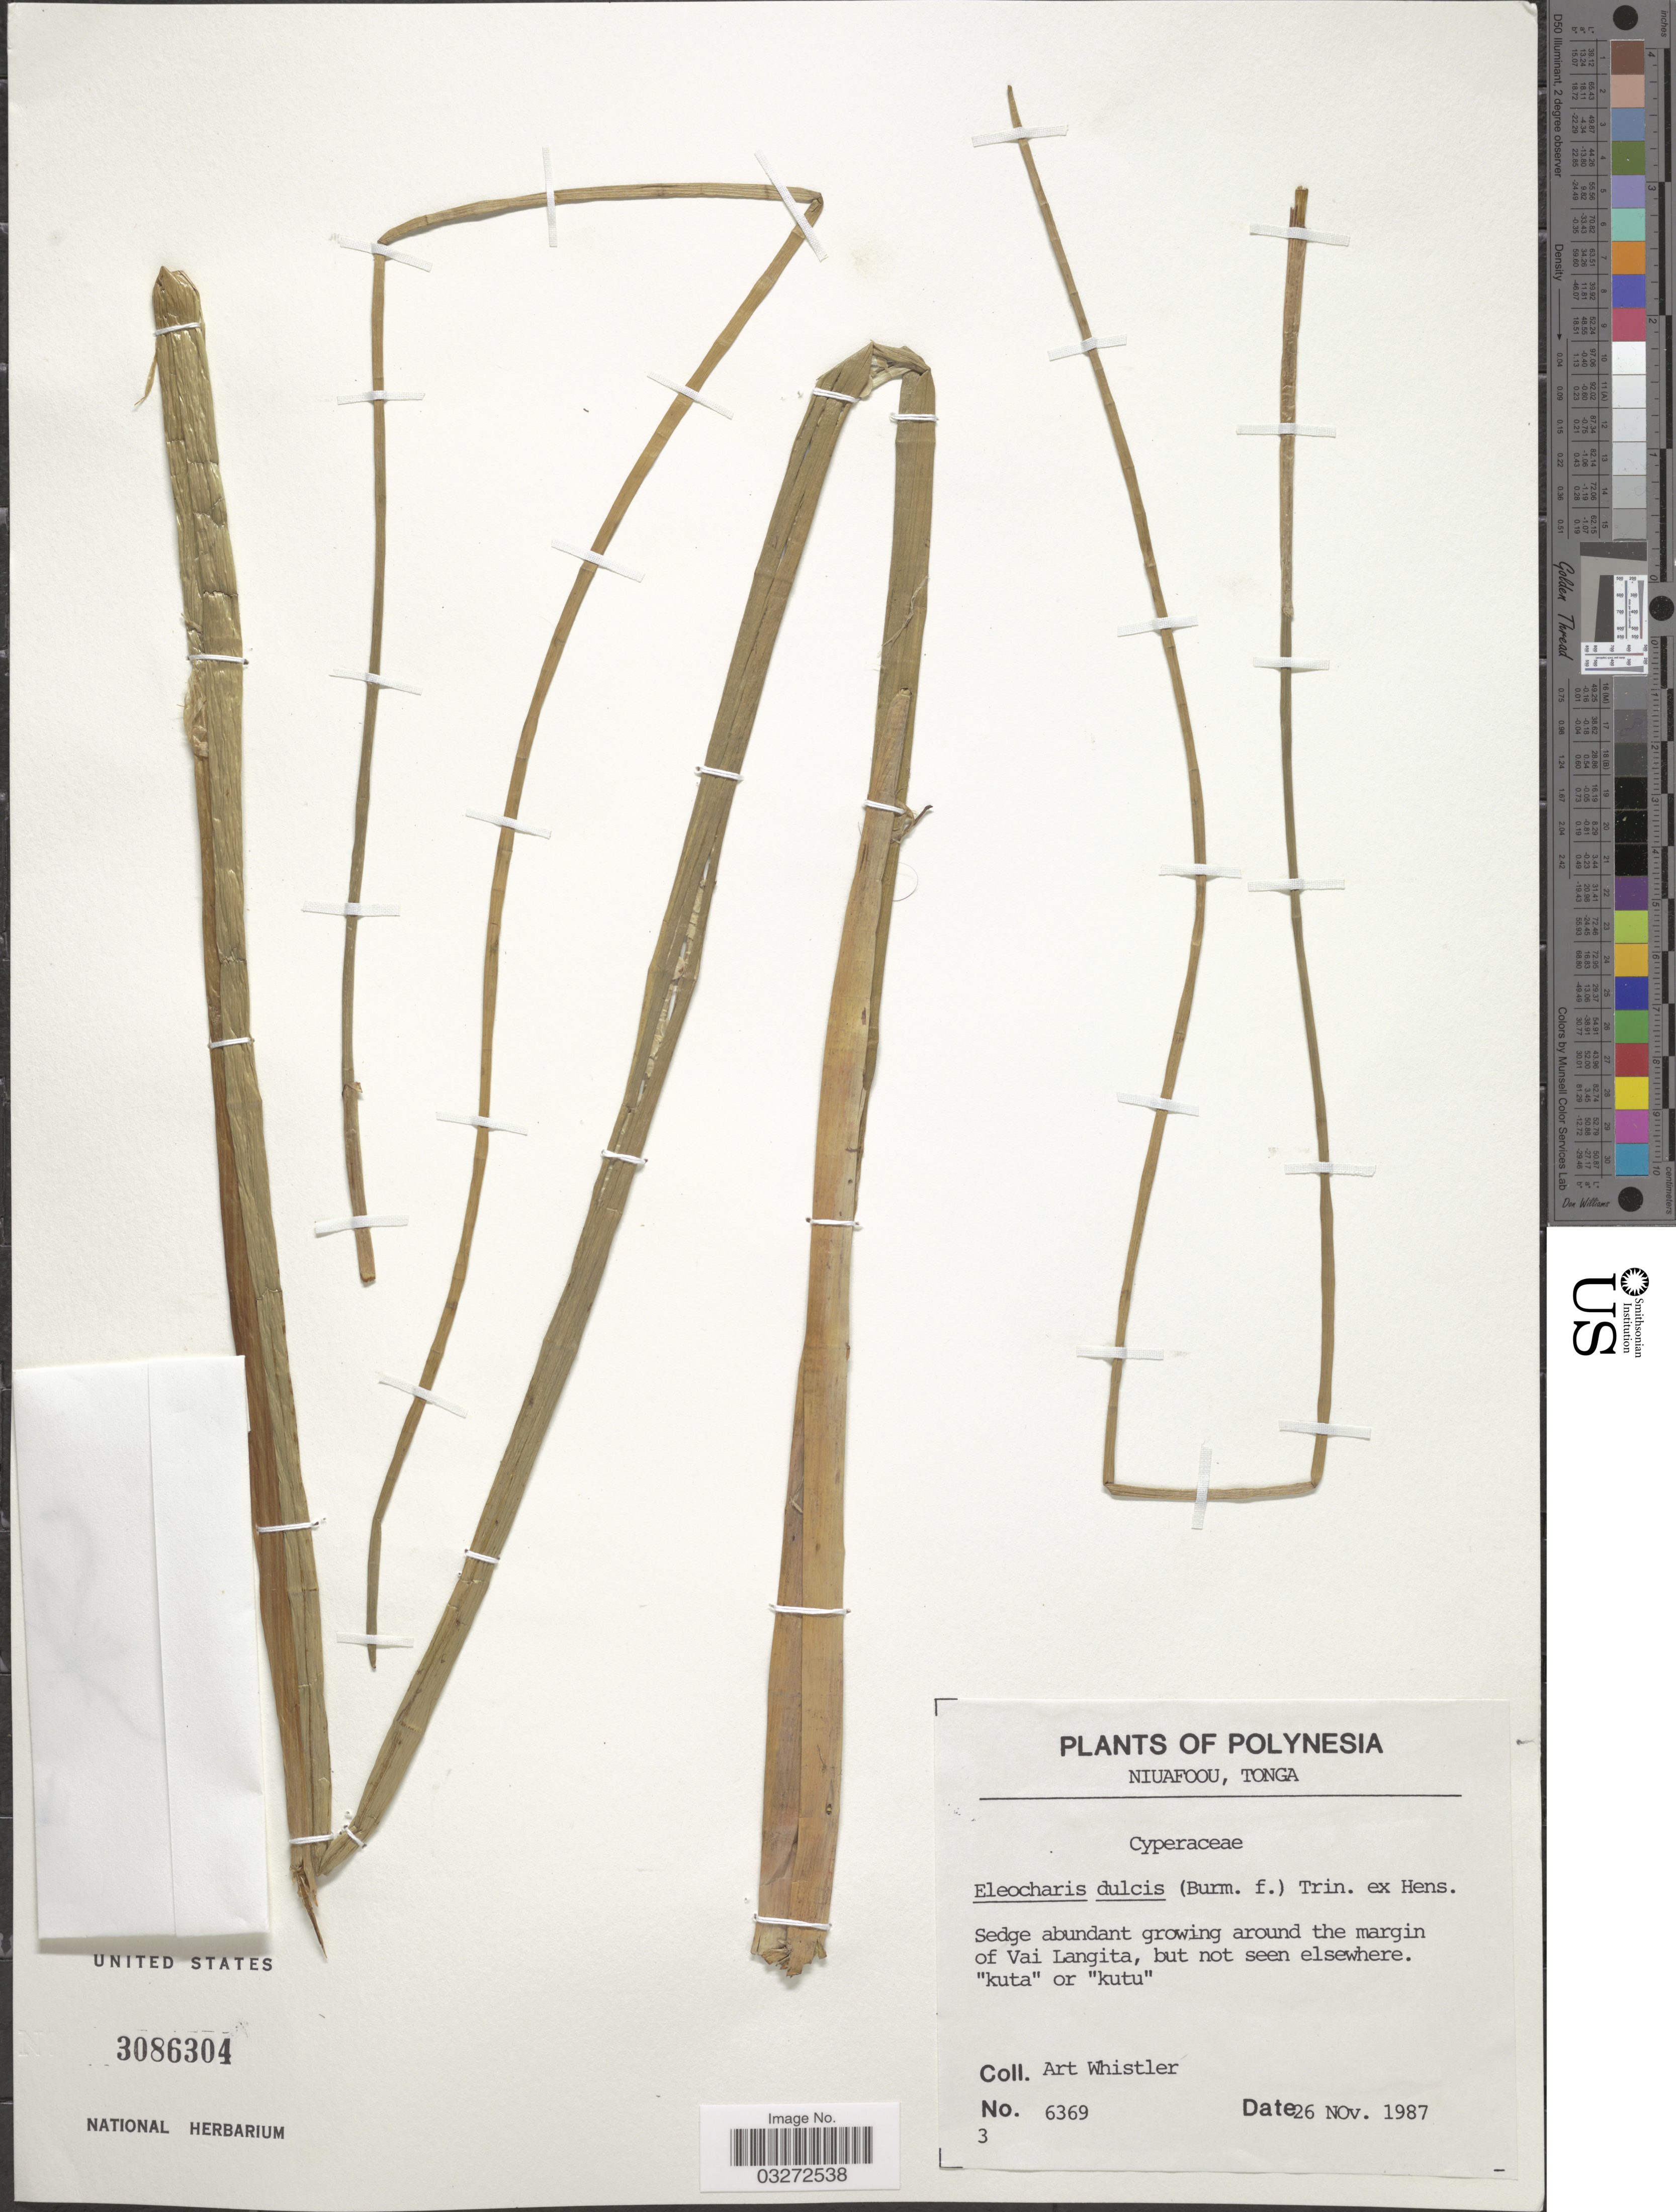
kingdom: Plantae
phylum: Tracheophyta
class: Liliopsida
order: Poales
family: Cyperaceae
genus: Eleocharis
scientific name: Eleocharis dulcis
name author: (Burm. f.) Trin. ex Hensch.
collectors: A. Whistler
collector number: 6369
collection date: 1987-11-26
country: Tonga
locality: Polynesia. Niuafoou, Tonga. Around the margin of Vai Langita.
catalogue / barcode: US 3086304